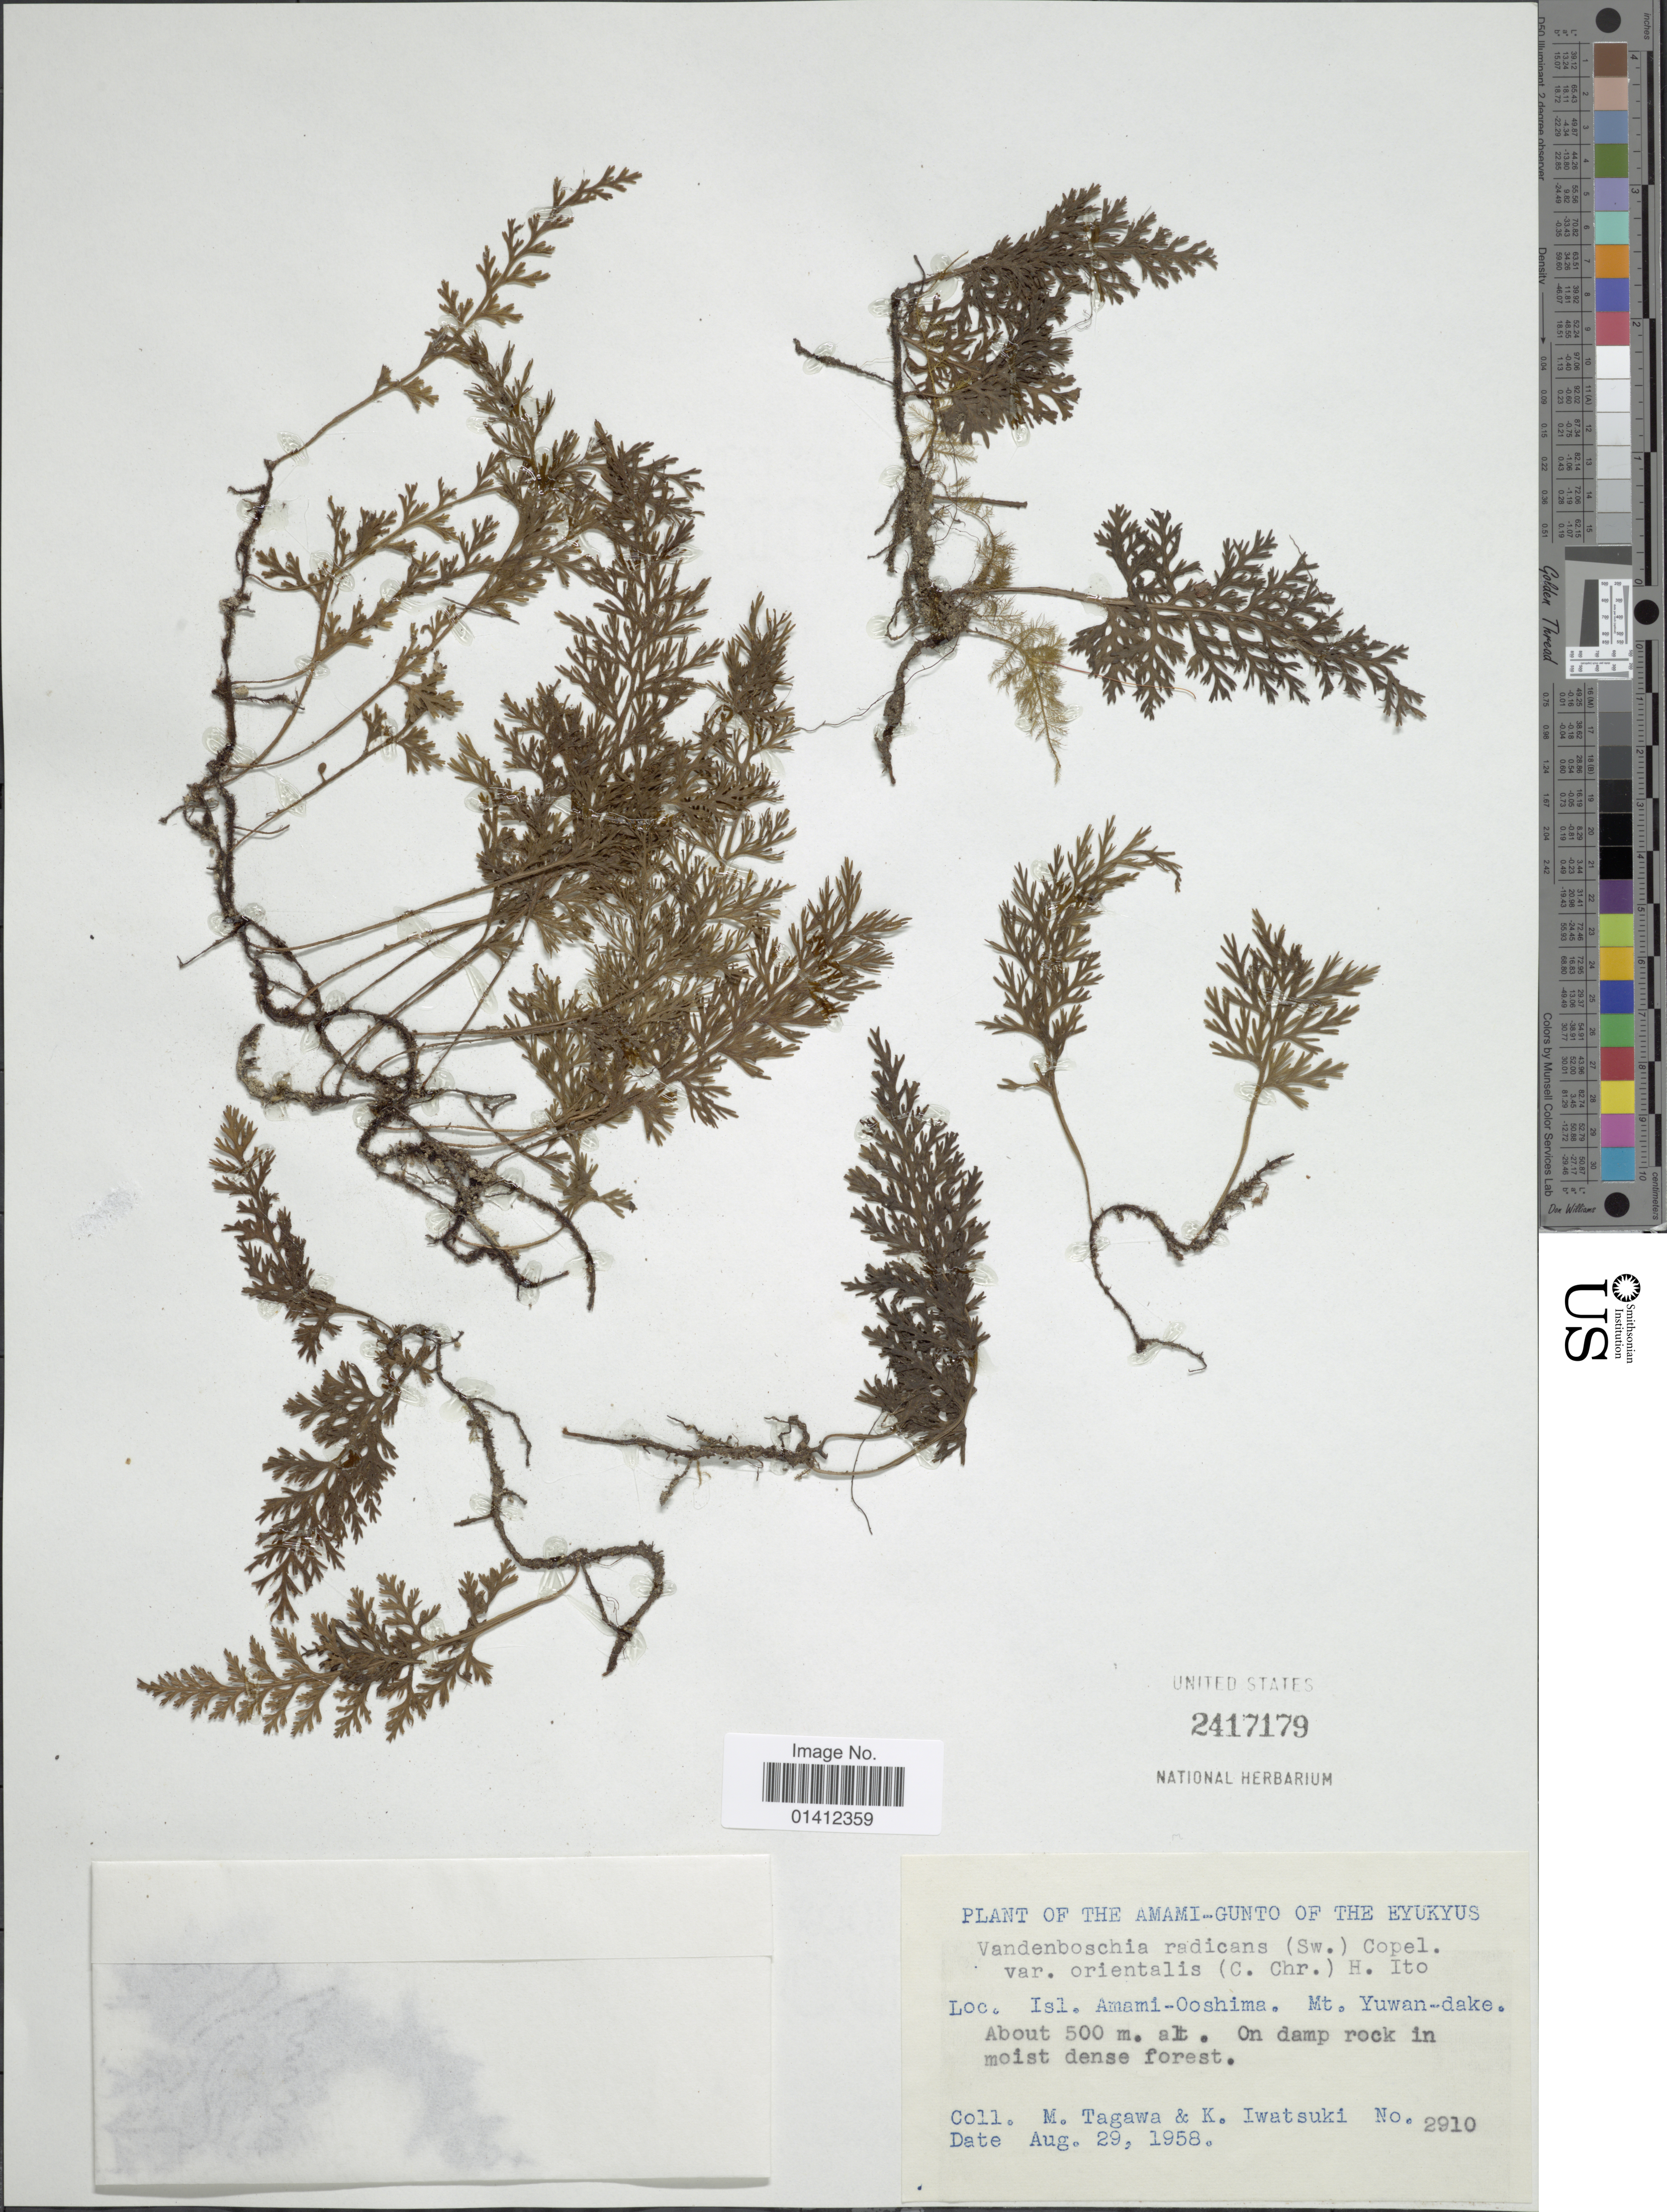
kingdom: Plantae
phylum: Tracheophyta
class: Polypodiopsida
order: Hymenophyllales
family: Hymenophyllaceae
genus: Vandenboschia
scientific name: Vandenboschia radicans var. orientalis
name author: (C. Chr.) H. Itô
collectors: M. Tagawa & K. Iwatsuki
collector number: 2910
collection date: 1958-08-29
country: Japan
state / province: Okinawa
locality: The Amami-gunto of the Eyukyus, Isl. Amami-Ooshima, mt Yuwan-dake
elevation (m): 500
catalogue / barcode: US 2417179